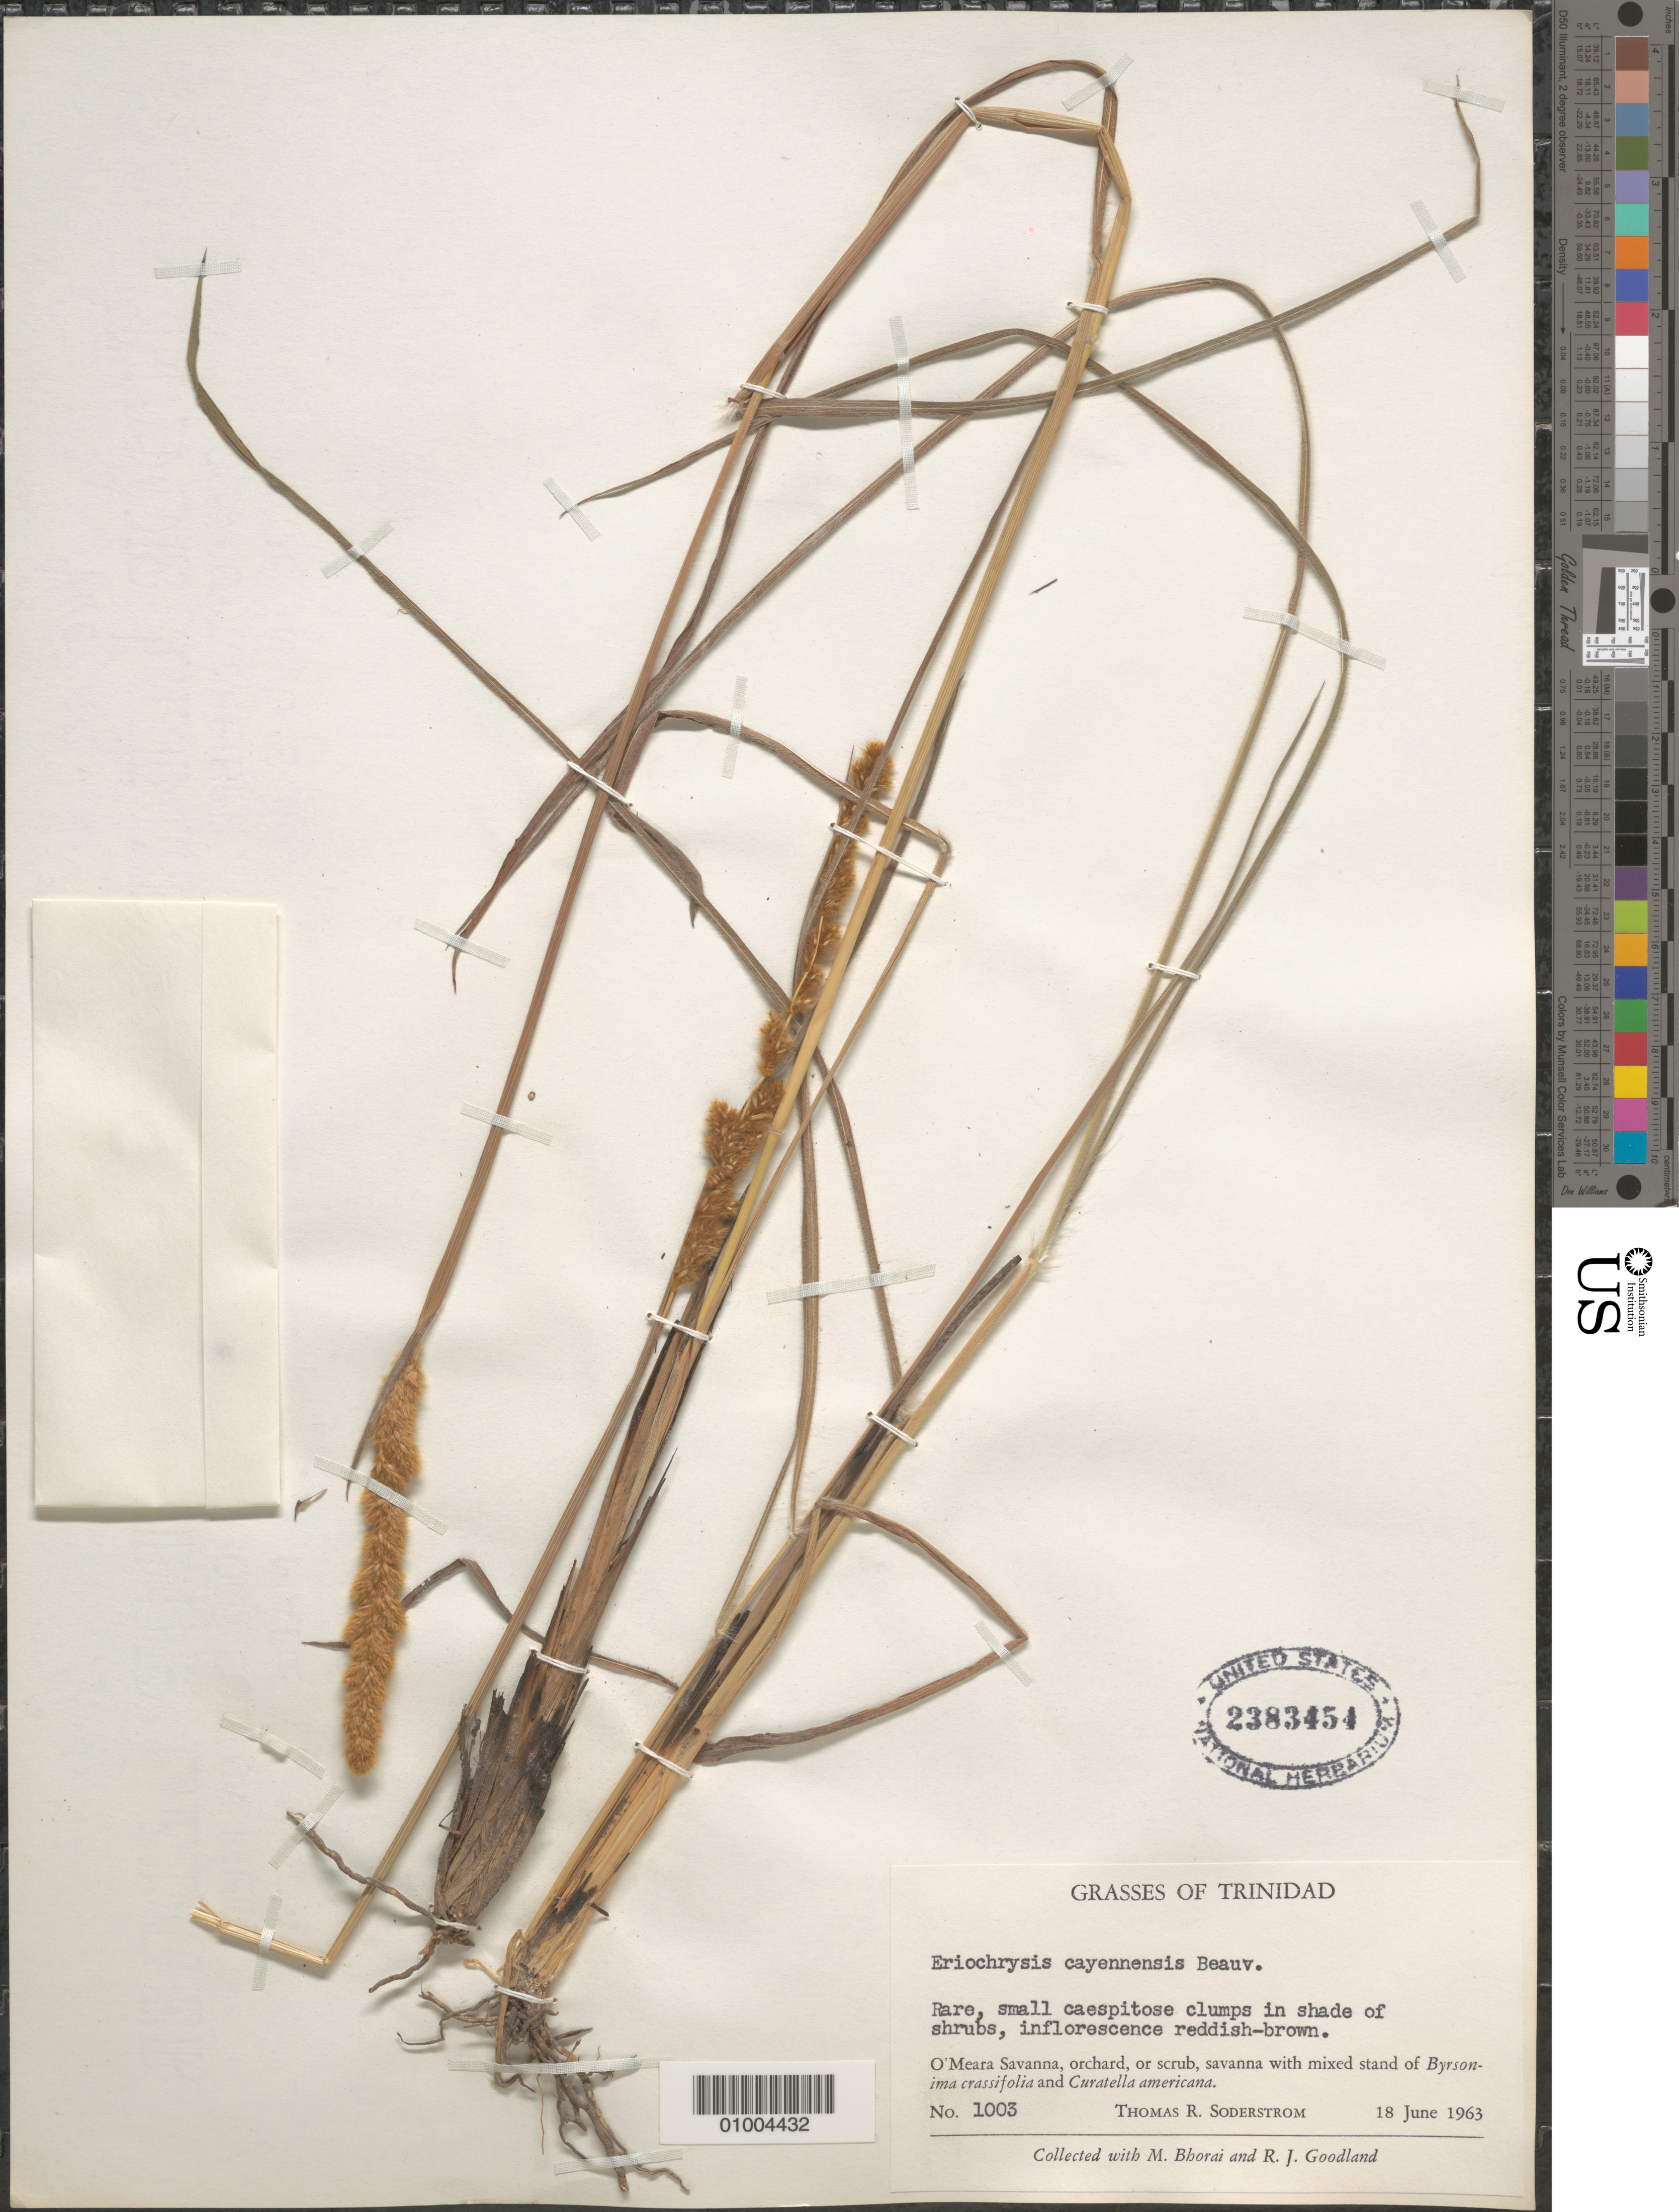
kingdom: Plantae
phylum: Tracheophyta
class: Liliopsida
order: Poales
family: Poaceae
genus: Eriochrysis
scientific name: Eriochrysis cayennensis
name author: P. Beauv.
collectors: T. R. Soderstrom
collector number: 1003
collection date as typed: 18 Jun 1963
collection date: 1963-06-18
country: Trinidad and Tobago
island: Trinidad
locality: O'Meara Savanna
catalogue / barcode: US 2383454